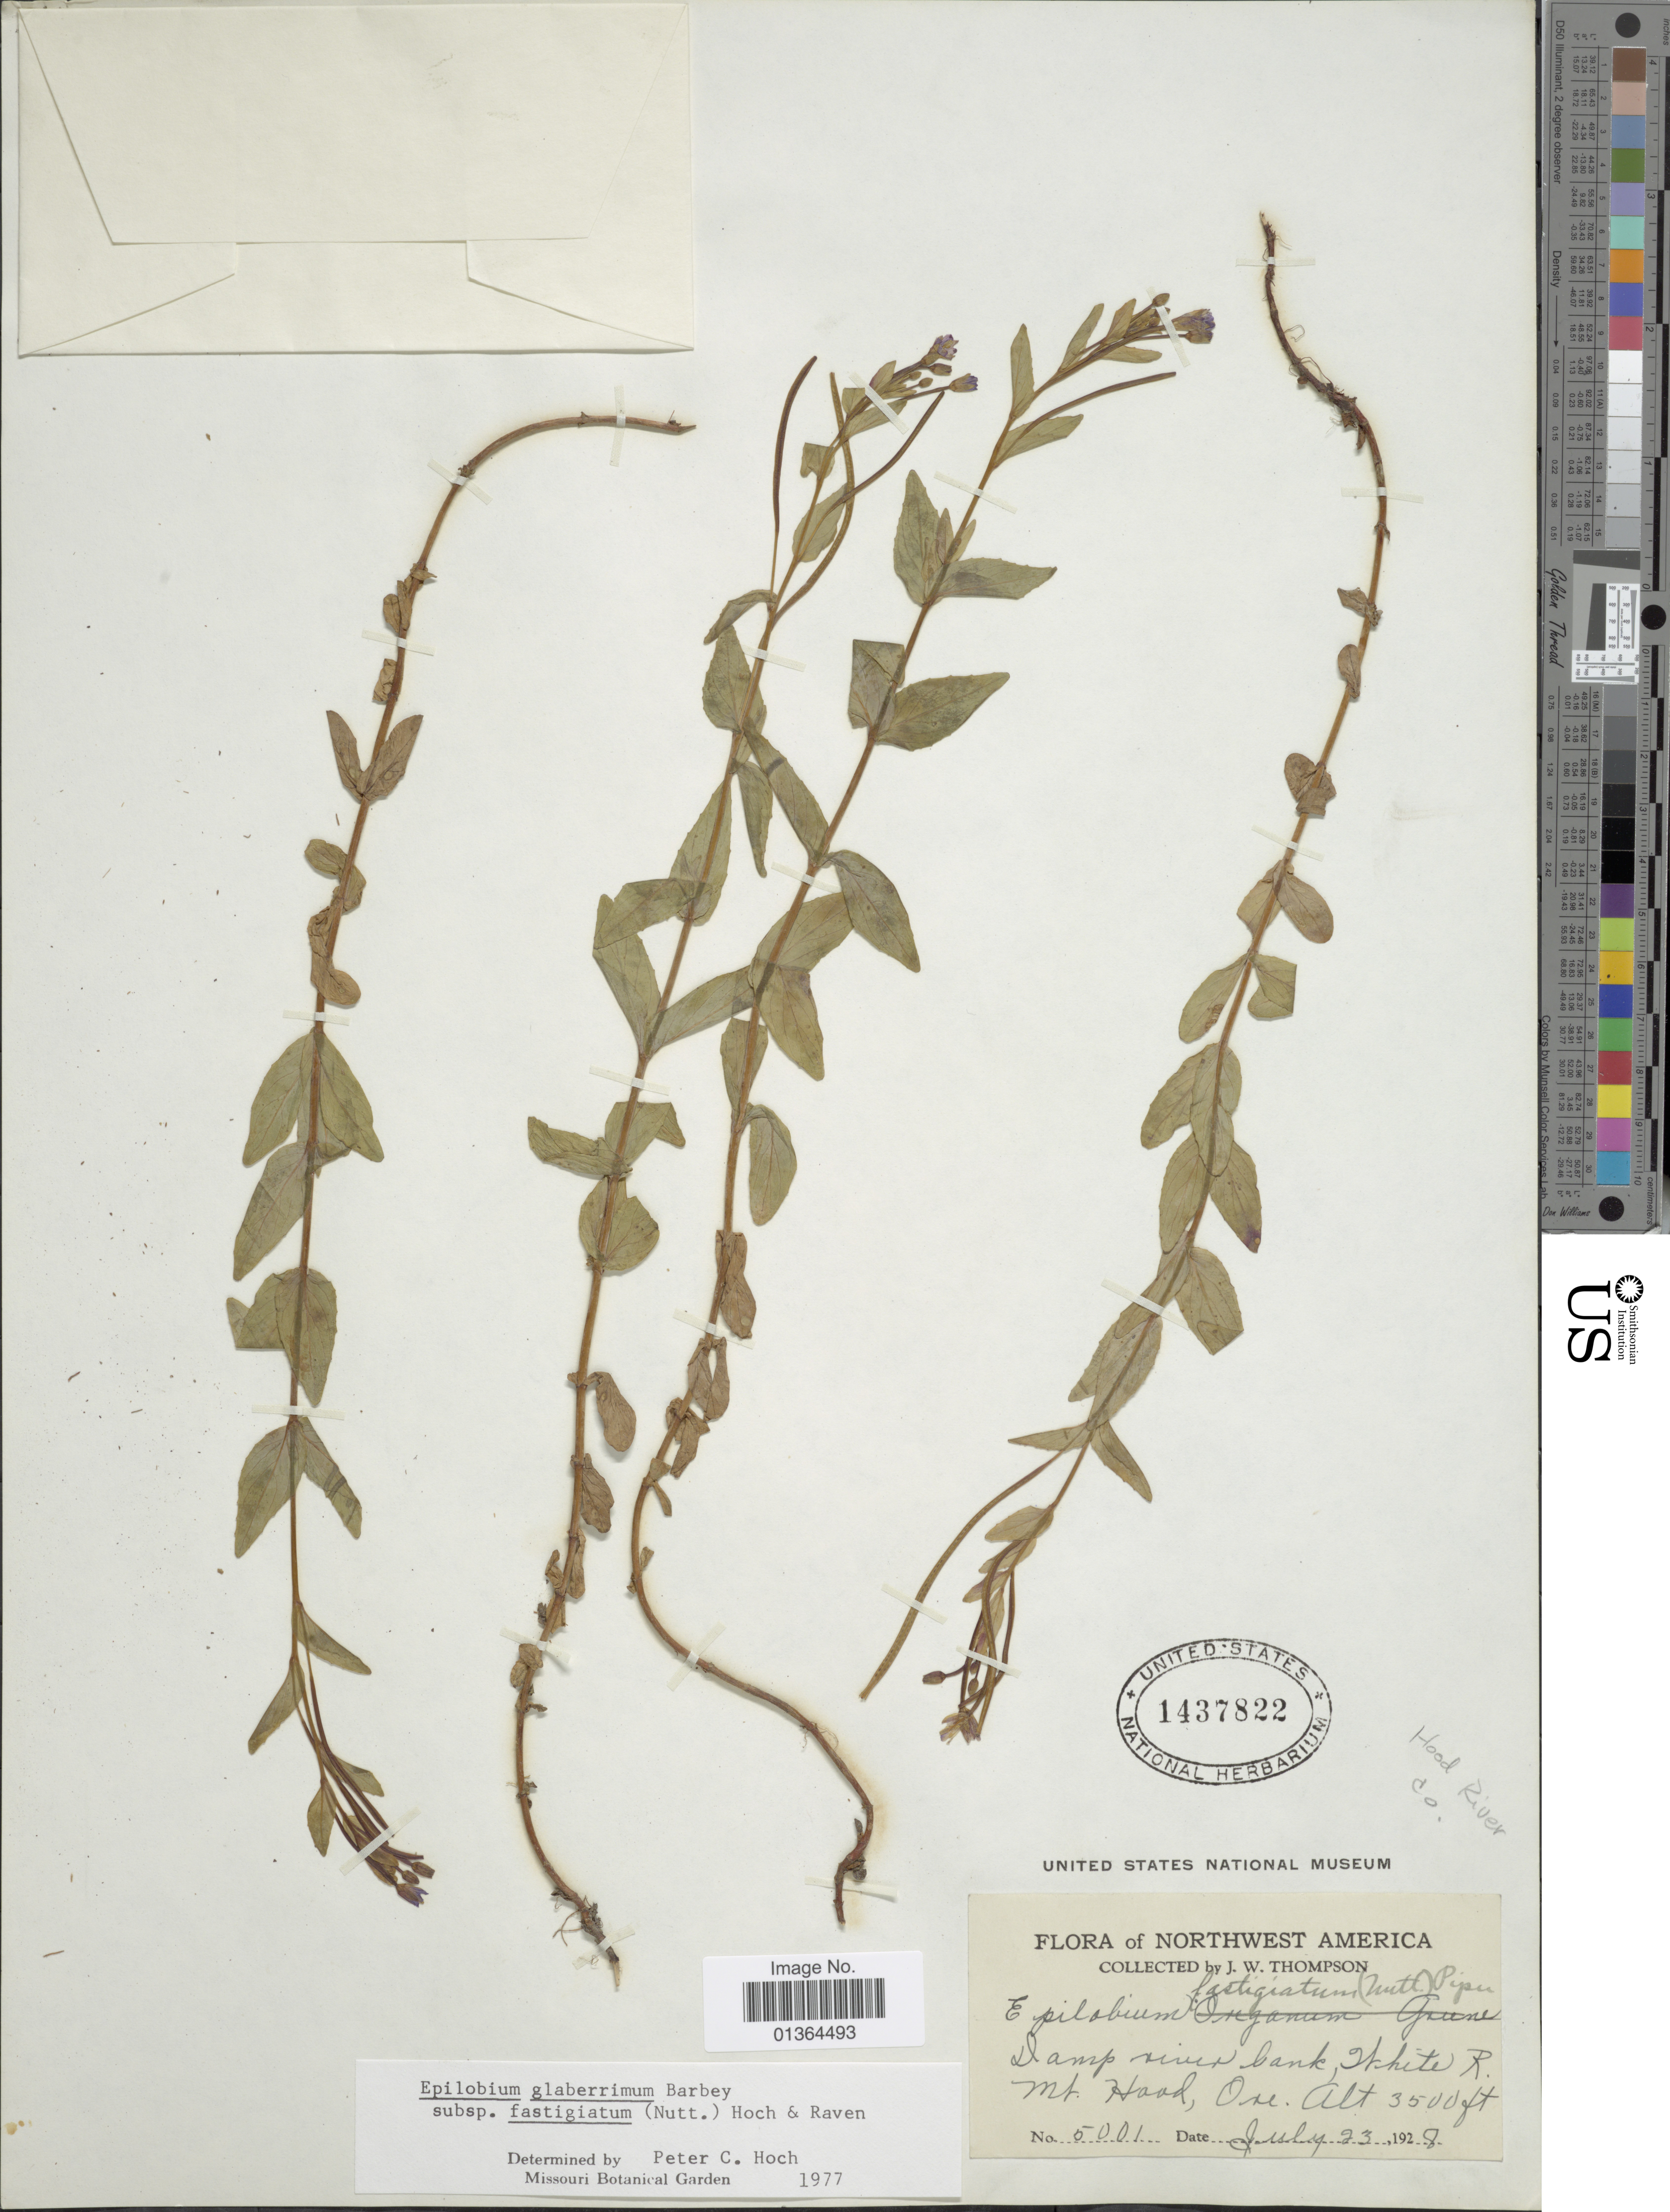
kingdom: Plantae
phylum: Tracheophyta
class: Magnoliopsida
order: Myrtales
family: Onagraceae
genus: Epilobium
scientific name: Epilobium glaberrimum subsp. fastigiatum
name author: (Nutt.) Hoch & P.H. Raven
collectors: J. W. Thompson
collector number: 5001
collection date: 1928-07-23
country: United States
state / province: Oregon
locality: Northwest America, White R., Mt. Hood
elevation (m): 1067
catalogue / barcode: US 1437822